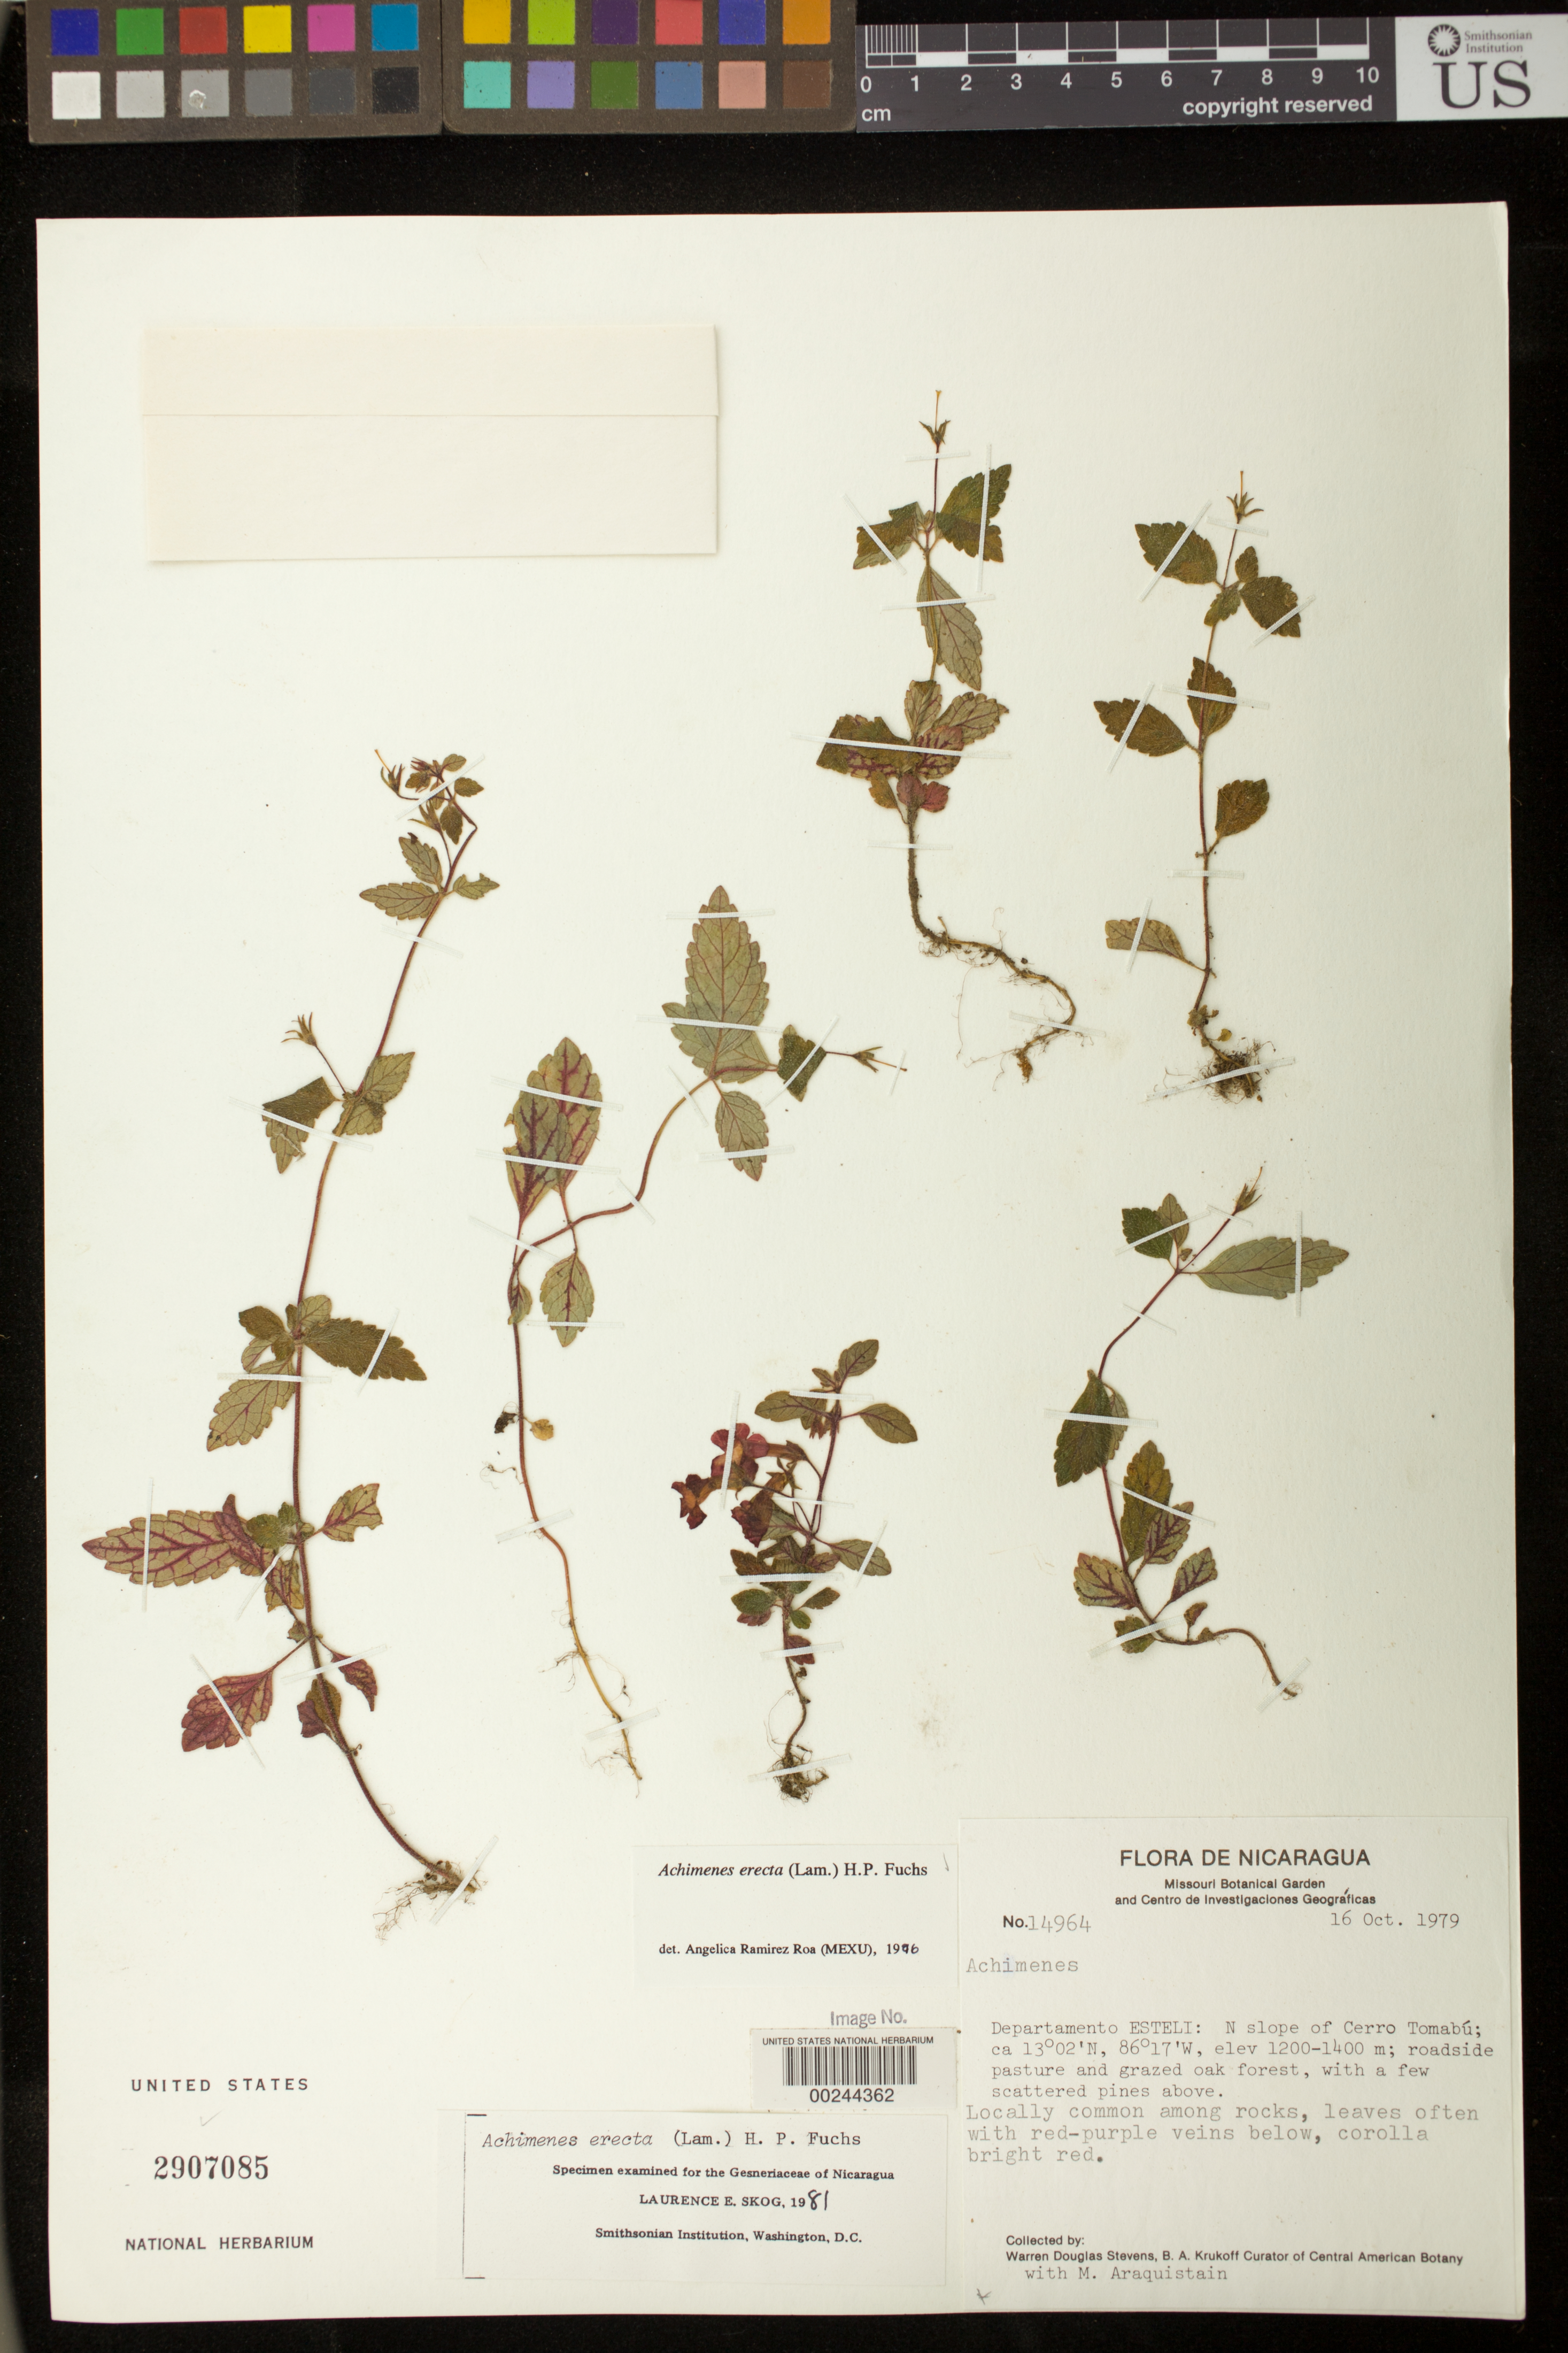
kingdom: Plantae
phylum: Tracheophyta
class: Magnoliopsida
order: Lamiales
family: Gesneriaceae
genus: Achimenes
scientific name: Achimenes erecta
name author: (Lam.) H.P. Fuchs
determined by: Skog, Laurence E.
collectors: W. D. Stevens & M. Araquistain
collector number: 14964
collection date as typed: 16 Oct 1979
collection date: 1979-10-16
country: Nicaragua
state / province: Esteli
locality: N slope of Cerro Tomabú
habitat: Roadside pasture and grazed oak forest, with a few scattered pines above; among rocks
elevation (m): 1200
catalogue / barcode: US 2907085